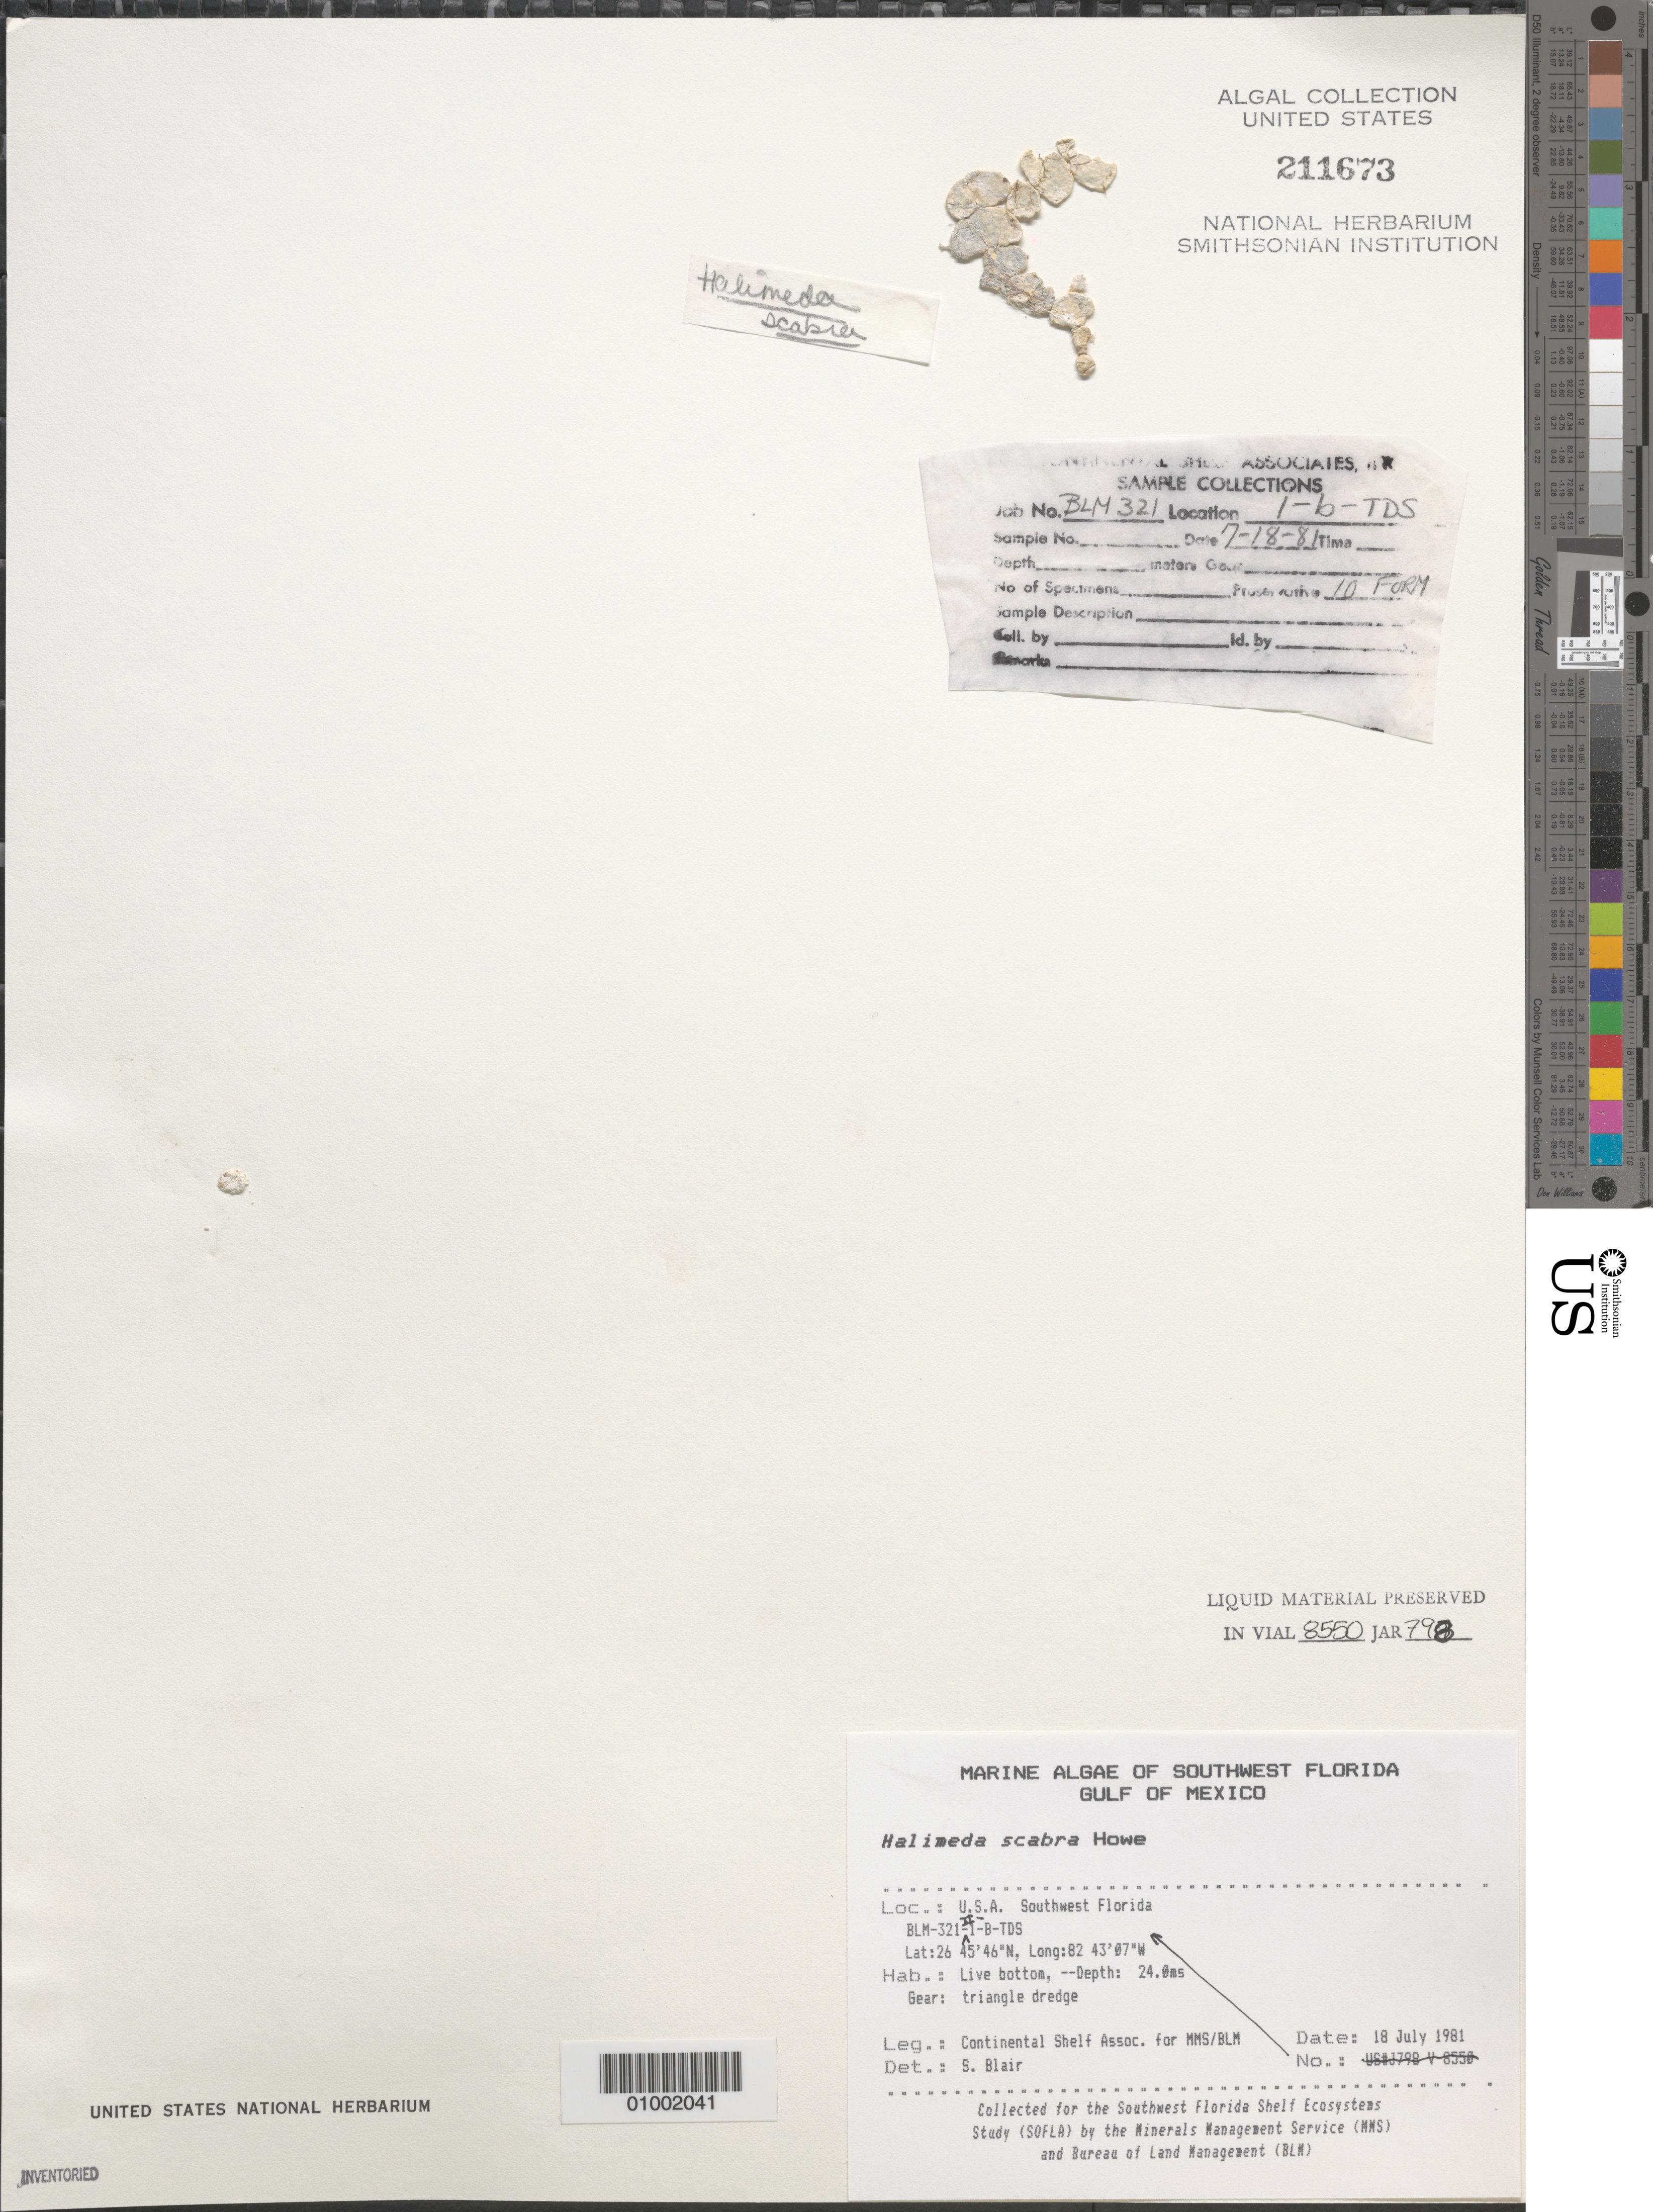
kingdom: Plantae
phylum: Chlorophyta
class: Ulvophyceae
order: Bryopsidales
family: Halimedaceae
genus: Halimeda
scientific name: Halimeda scabra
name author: M. Howe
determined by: Blair, S. M.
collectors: Continental Shelf Associates for the MMS/BLM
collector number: BLM-321-II-1-B-TDS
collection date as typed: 18 Jul 1981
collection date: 1981-07-18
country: United States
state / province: Florida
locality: Gulf of Mexico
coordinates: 26 45'46"N, 82 43'07"W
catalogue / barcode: US 211673